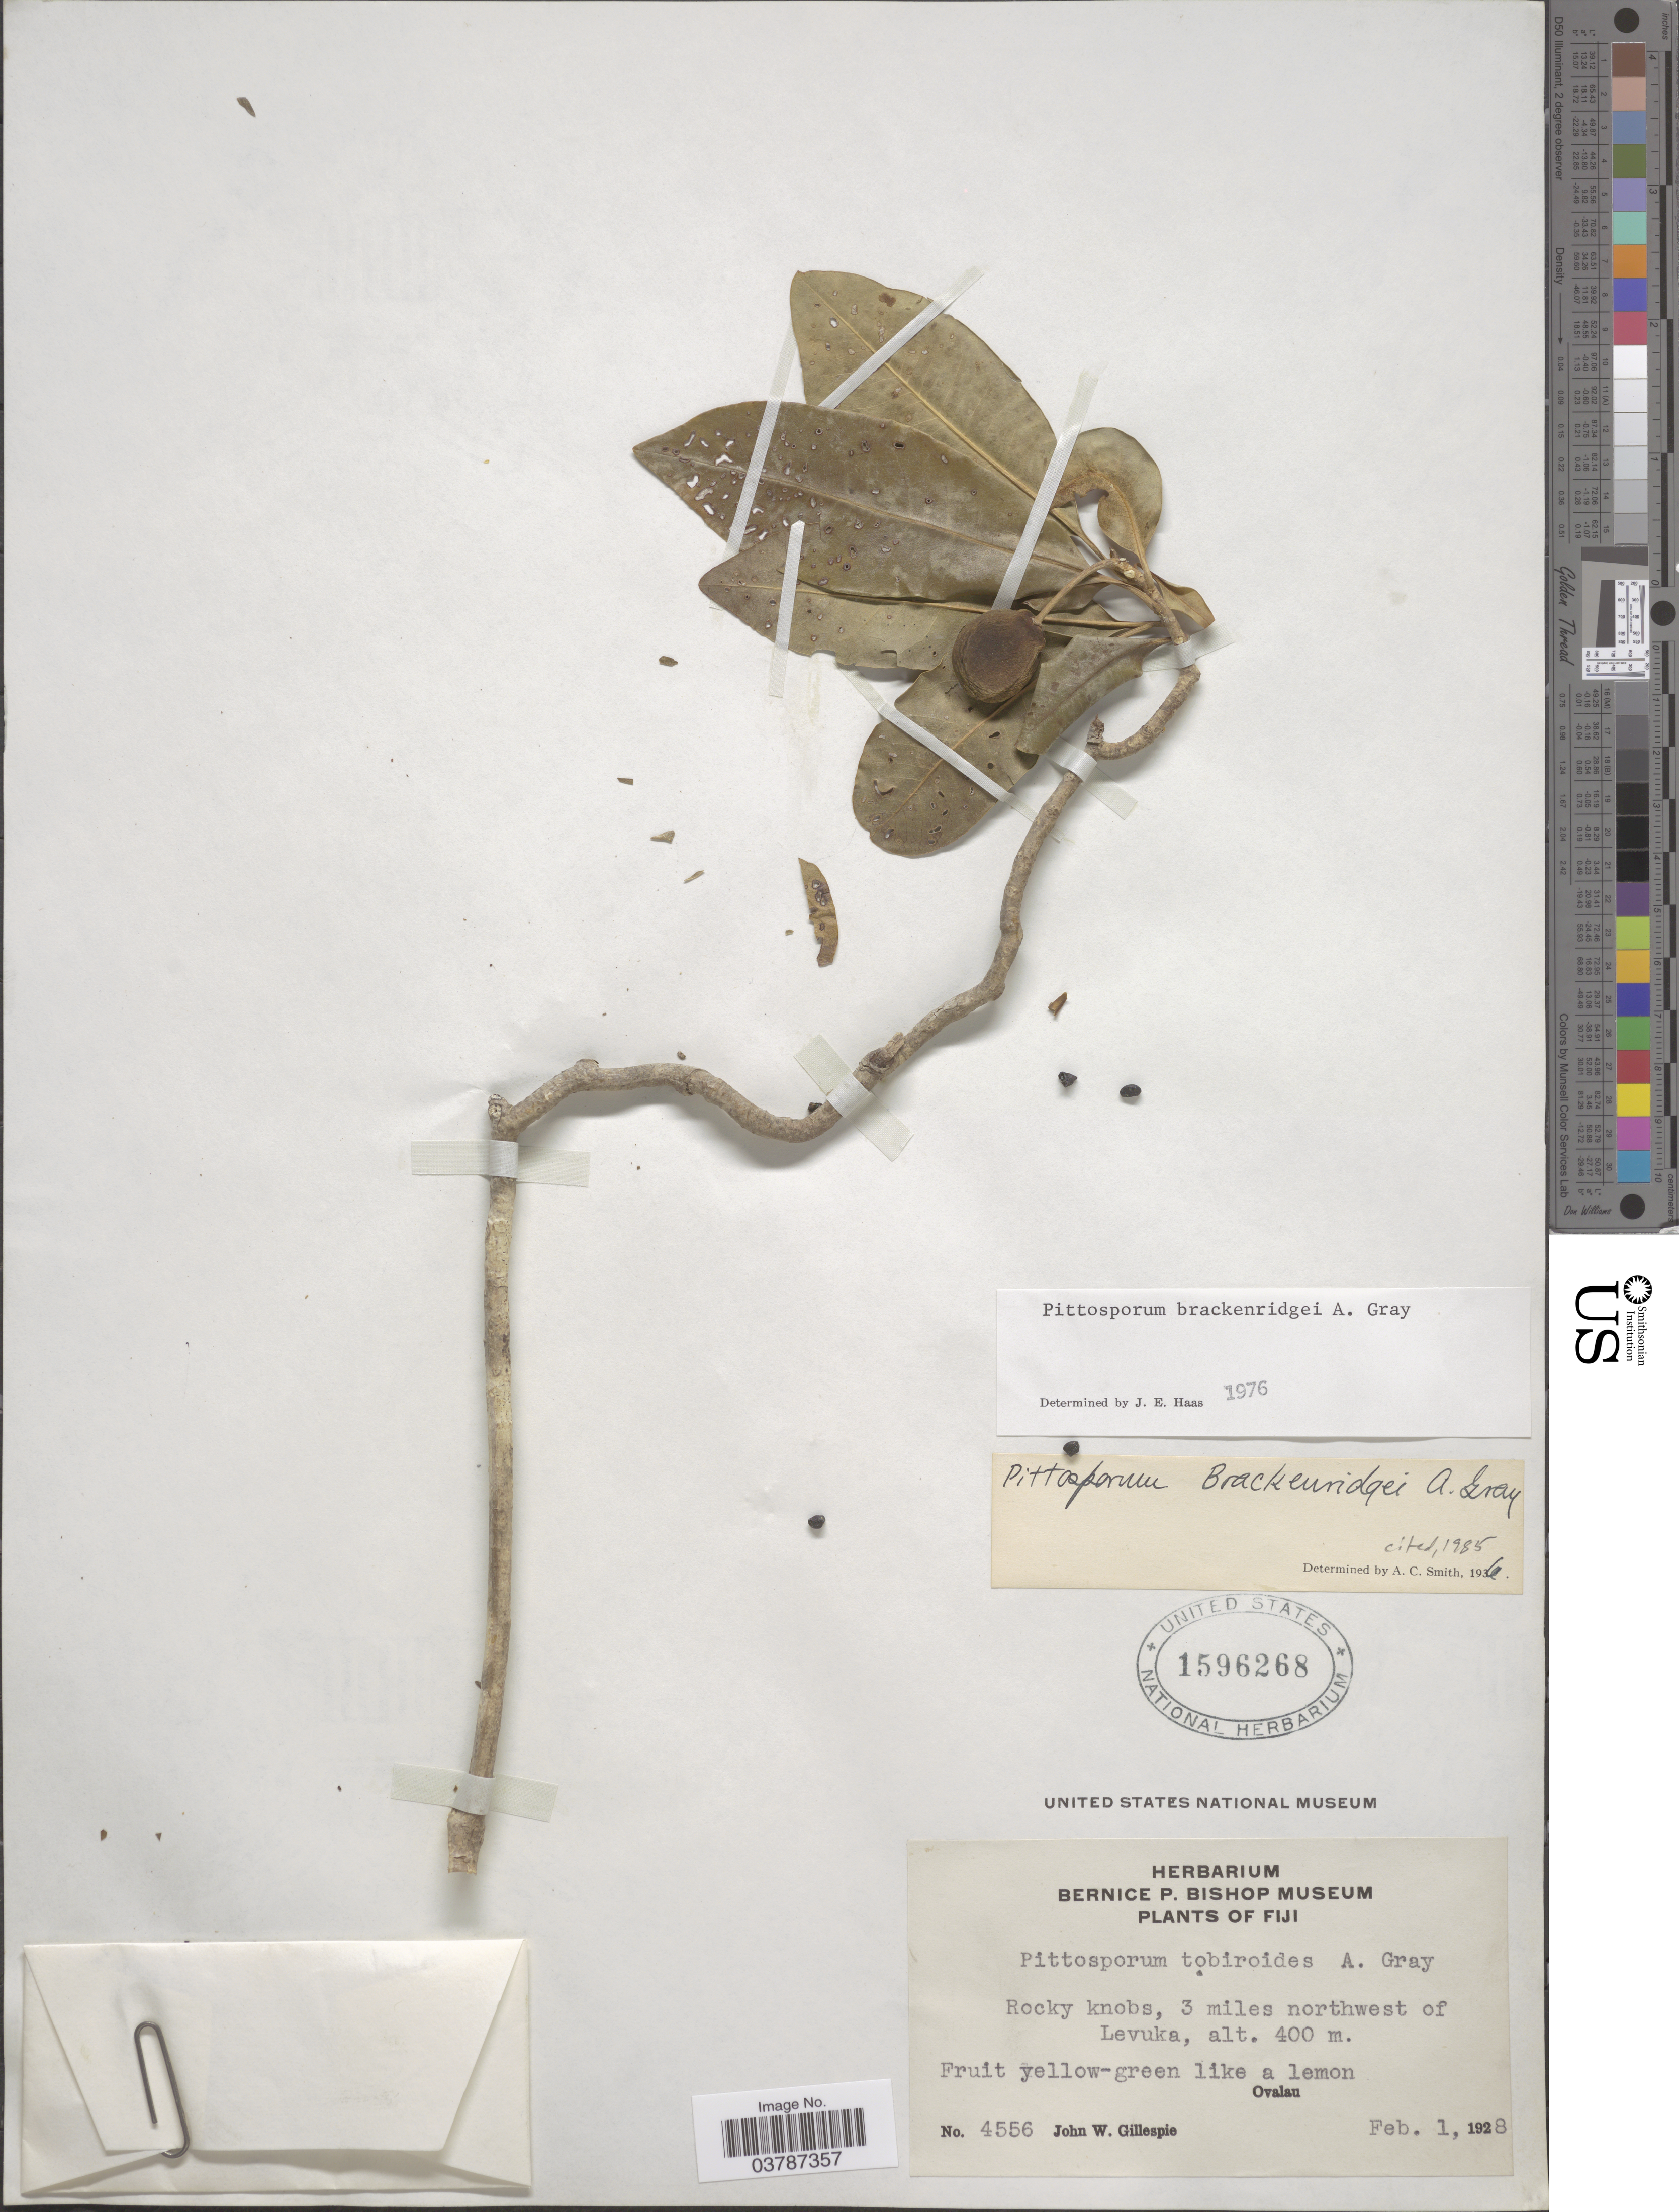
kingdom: Plantae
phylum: Tracheophyta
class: Magnoliopsida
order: Apiales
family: Pittosporaceae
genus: Pittosporum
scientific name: Pittosporum brackenridgei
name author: A. Gray in Wilkes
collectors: J. W. Gillespie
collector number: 4556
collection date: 1928-02-01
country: Fiji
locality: Rocky knobs, 3 miles northwest of Levuka. Ovalau.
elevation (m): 400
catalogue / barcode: US 1596268